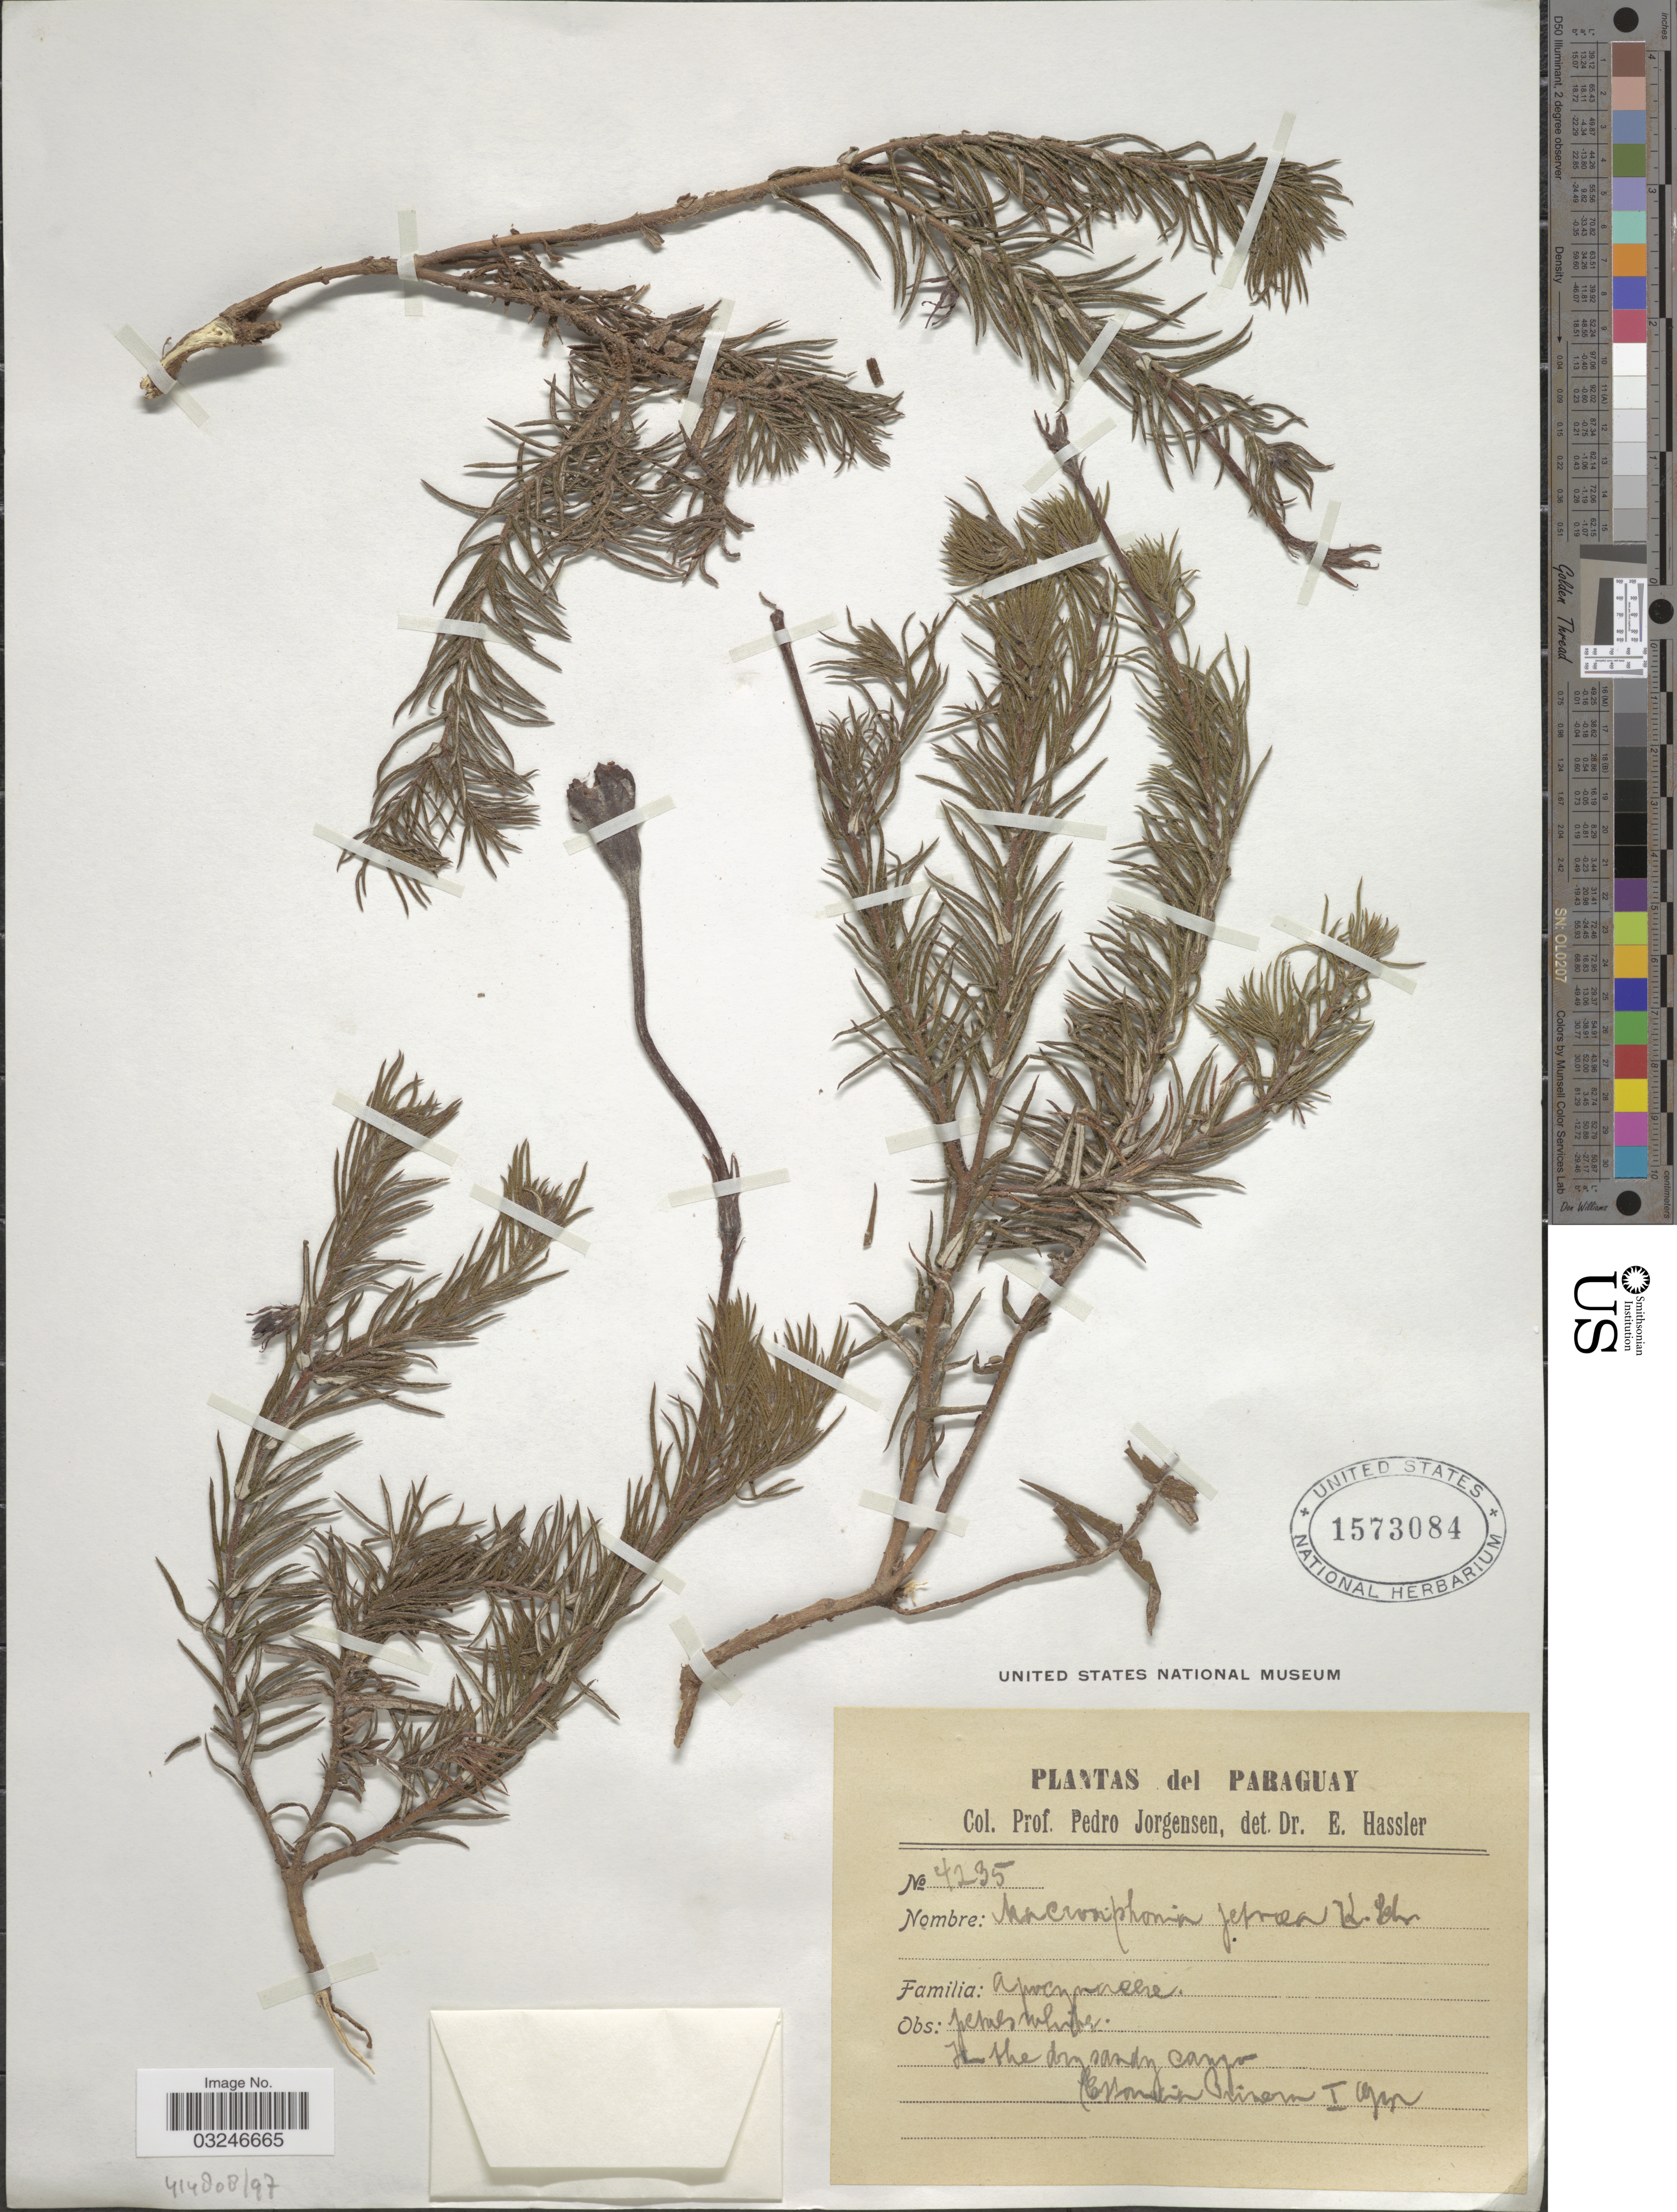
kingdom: Plantae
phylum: Tracheophyta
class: Magnoliopsida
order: Gentianales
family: Apocynaceae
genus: Macrosiphonia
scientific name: Macrosiphonia petraea subsp. petraea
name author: (A. St.-Hil.) Kuntze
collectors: P. Jörgensen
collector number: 4235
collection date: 1929-01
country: Paraguay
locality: Estacion Primera. [interpreted]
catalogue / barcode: US 1573084